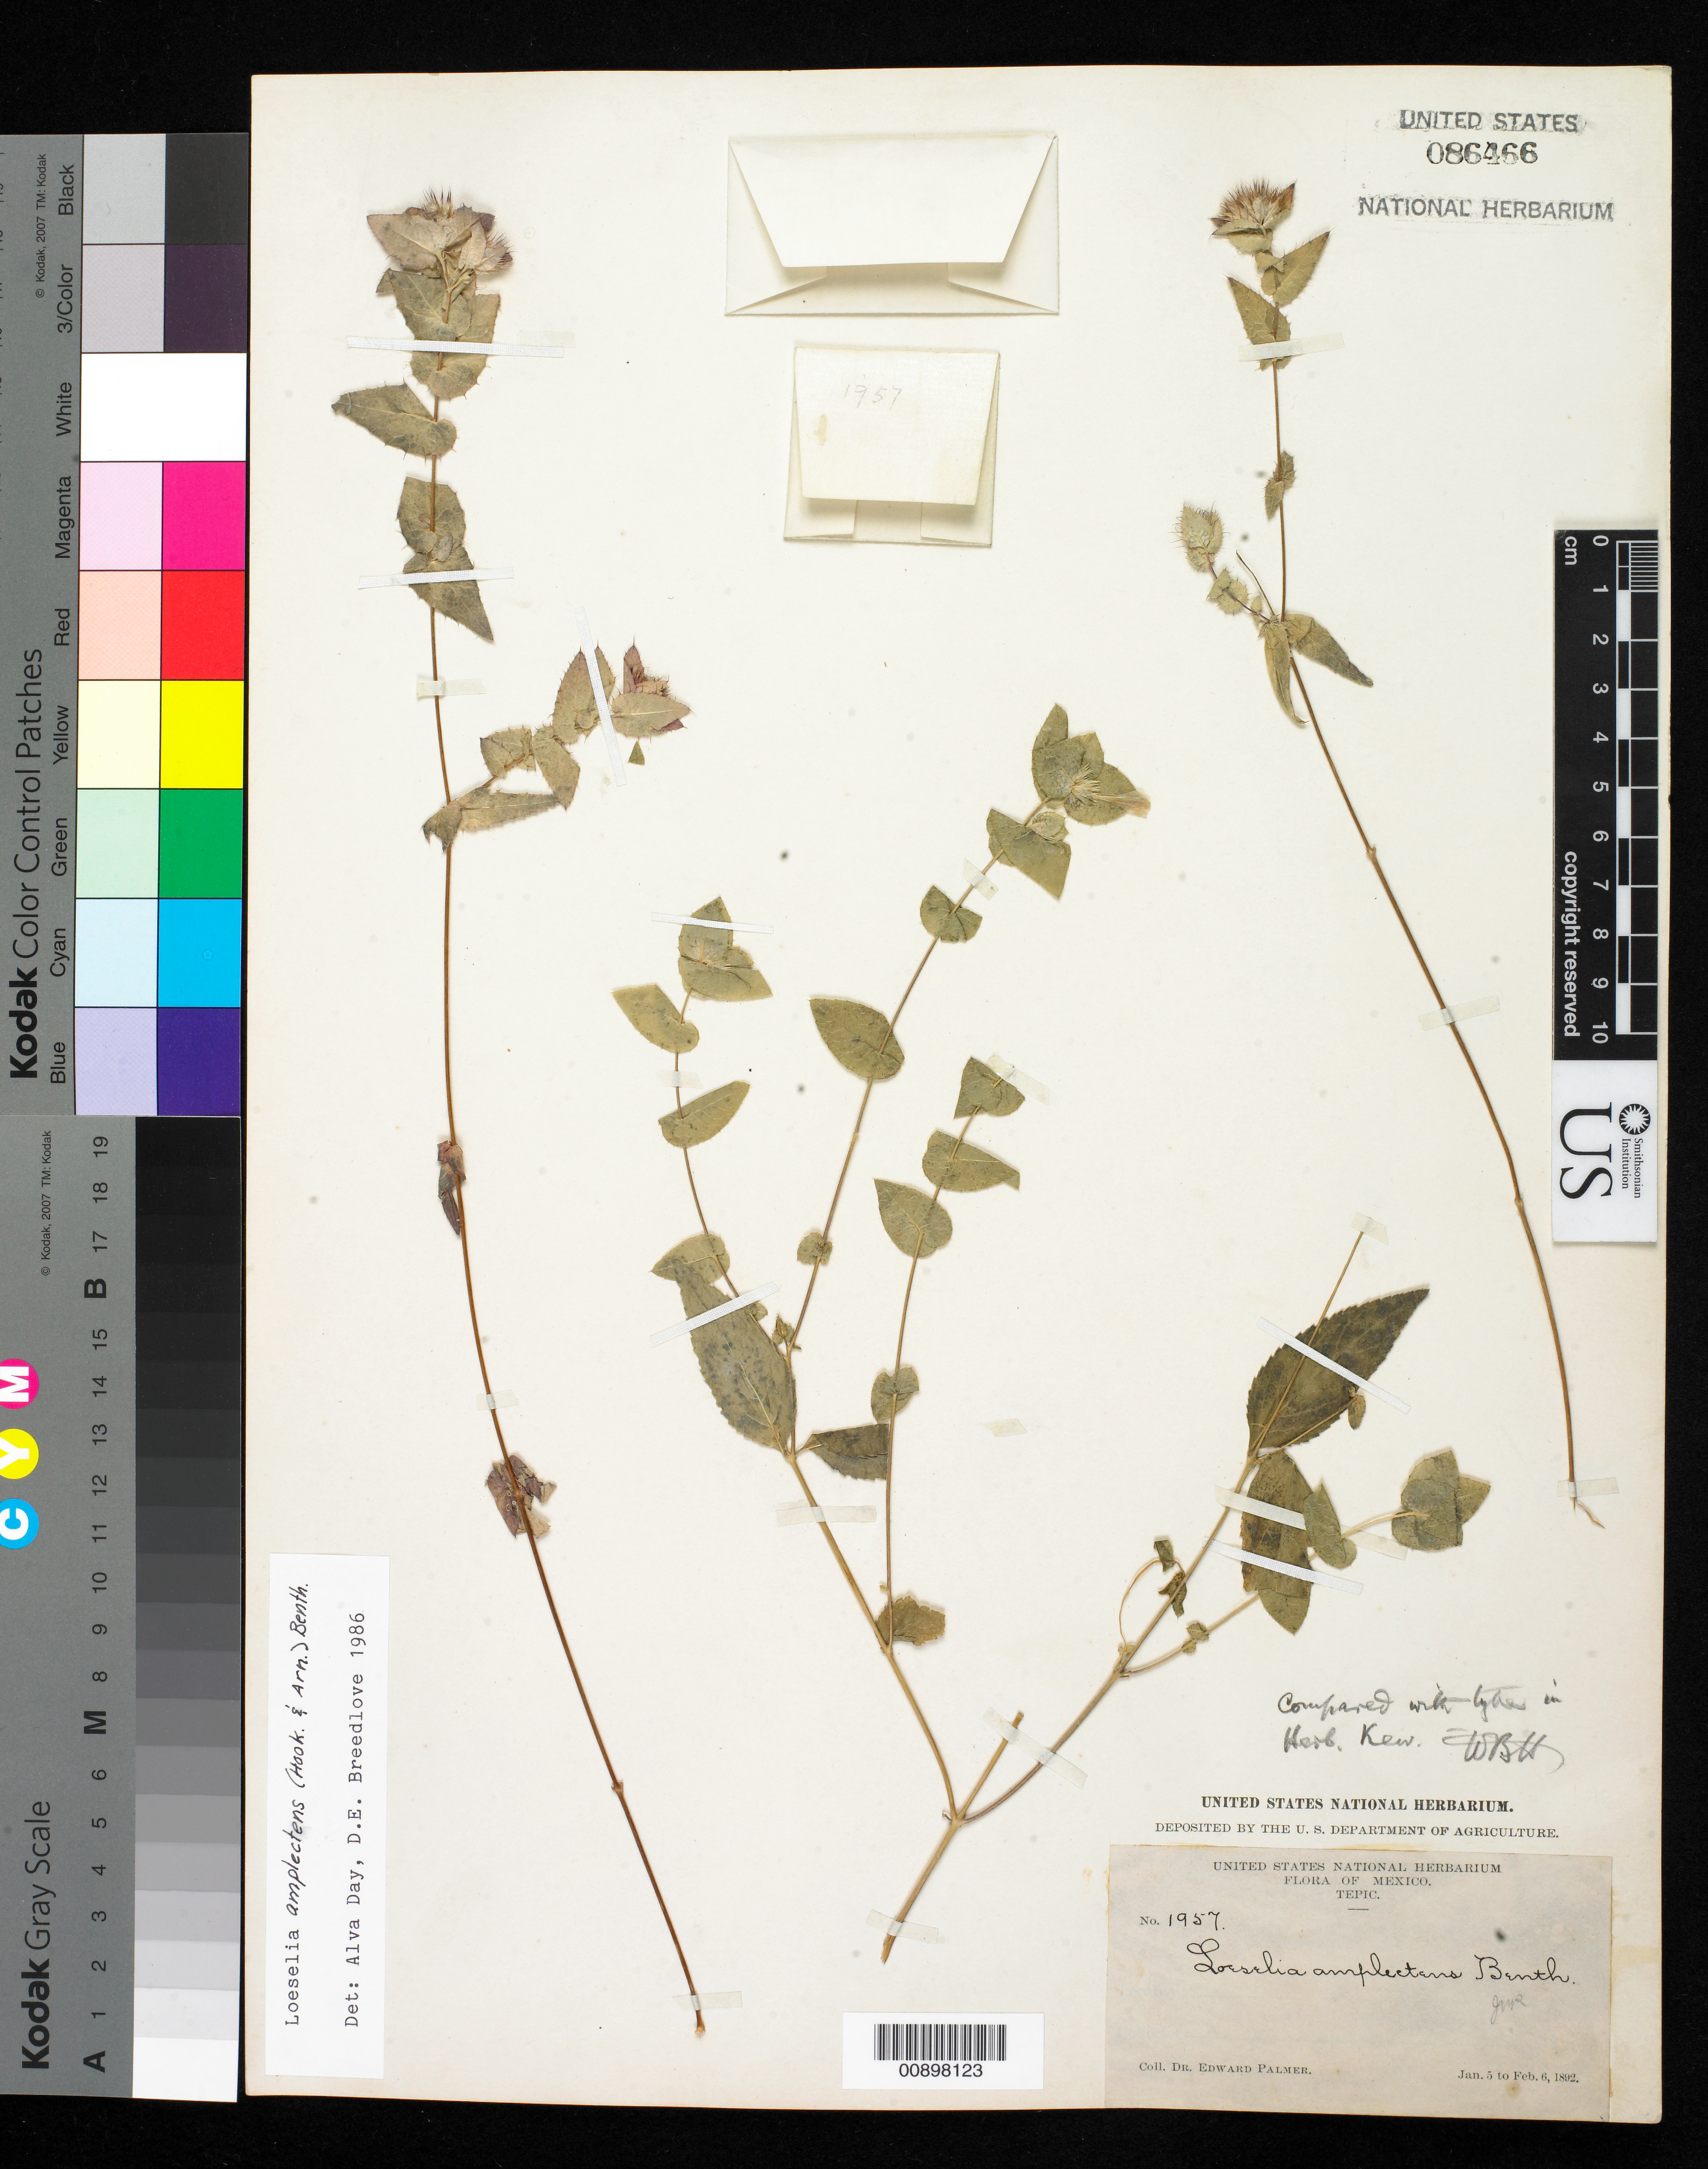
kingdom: Plantae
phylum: Tracheophyta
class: Magnoliopsida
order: Ericales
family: Polemoniaceae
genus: Loeselia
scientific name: Loeselia amplectens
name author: (Hook. & Arn.) Benth. ex DC.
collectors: E. Palmer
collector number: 1957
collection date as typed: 05 Jan 1892 to 06 Feb 1892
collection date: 1892-01-05/1892-02-06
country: Mexico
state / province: Nayarit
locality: Tepic, Nayarit.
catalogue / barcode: US 86466